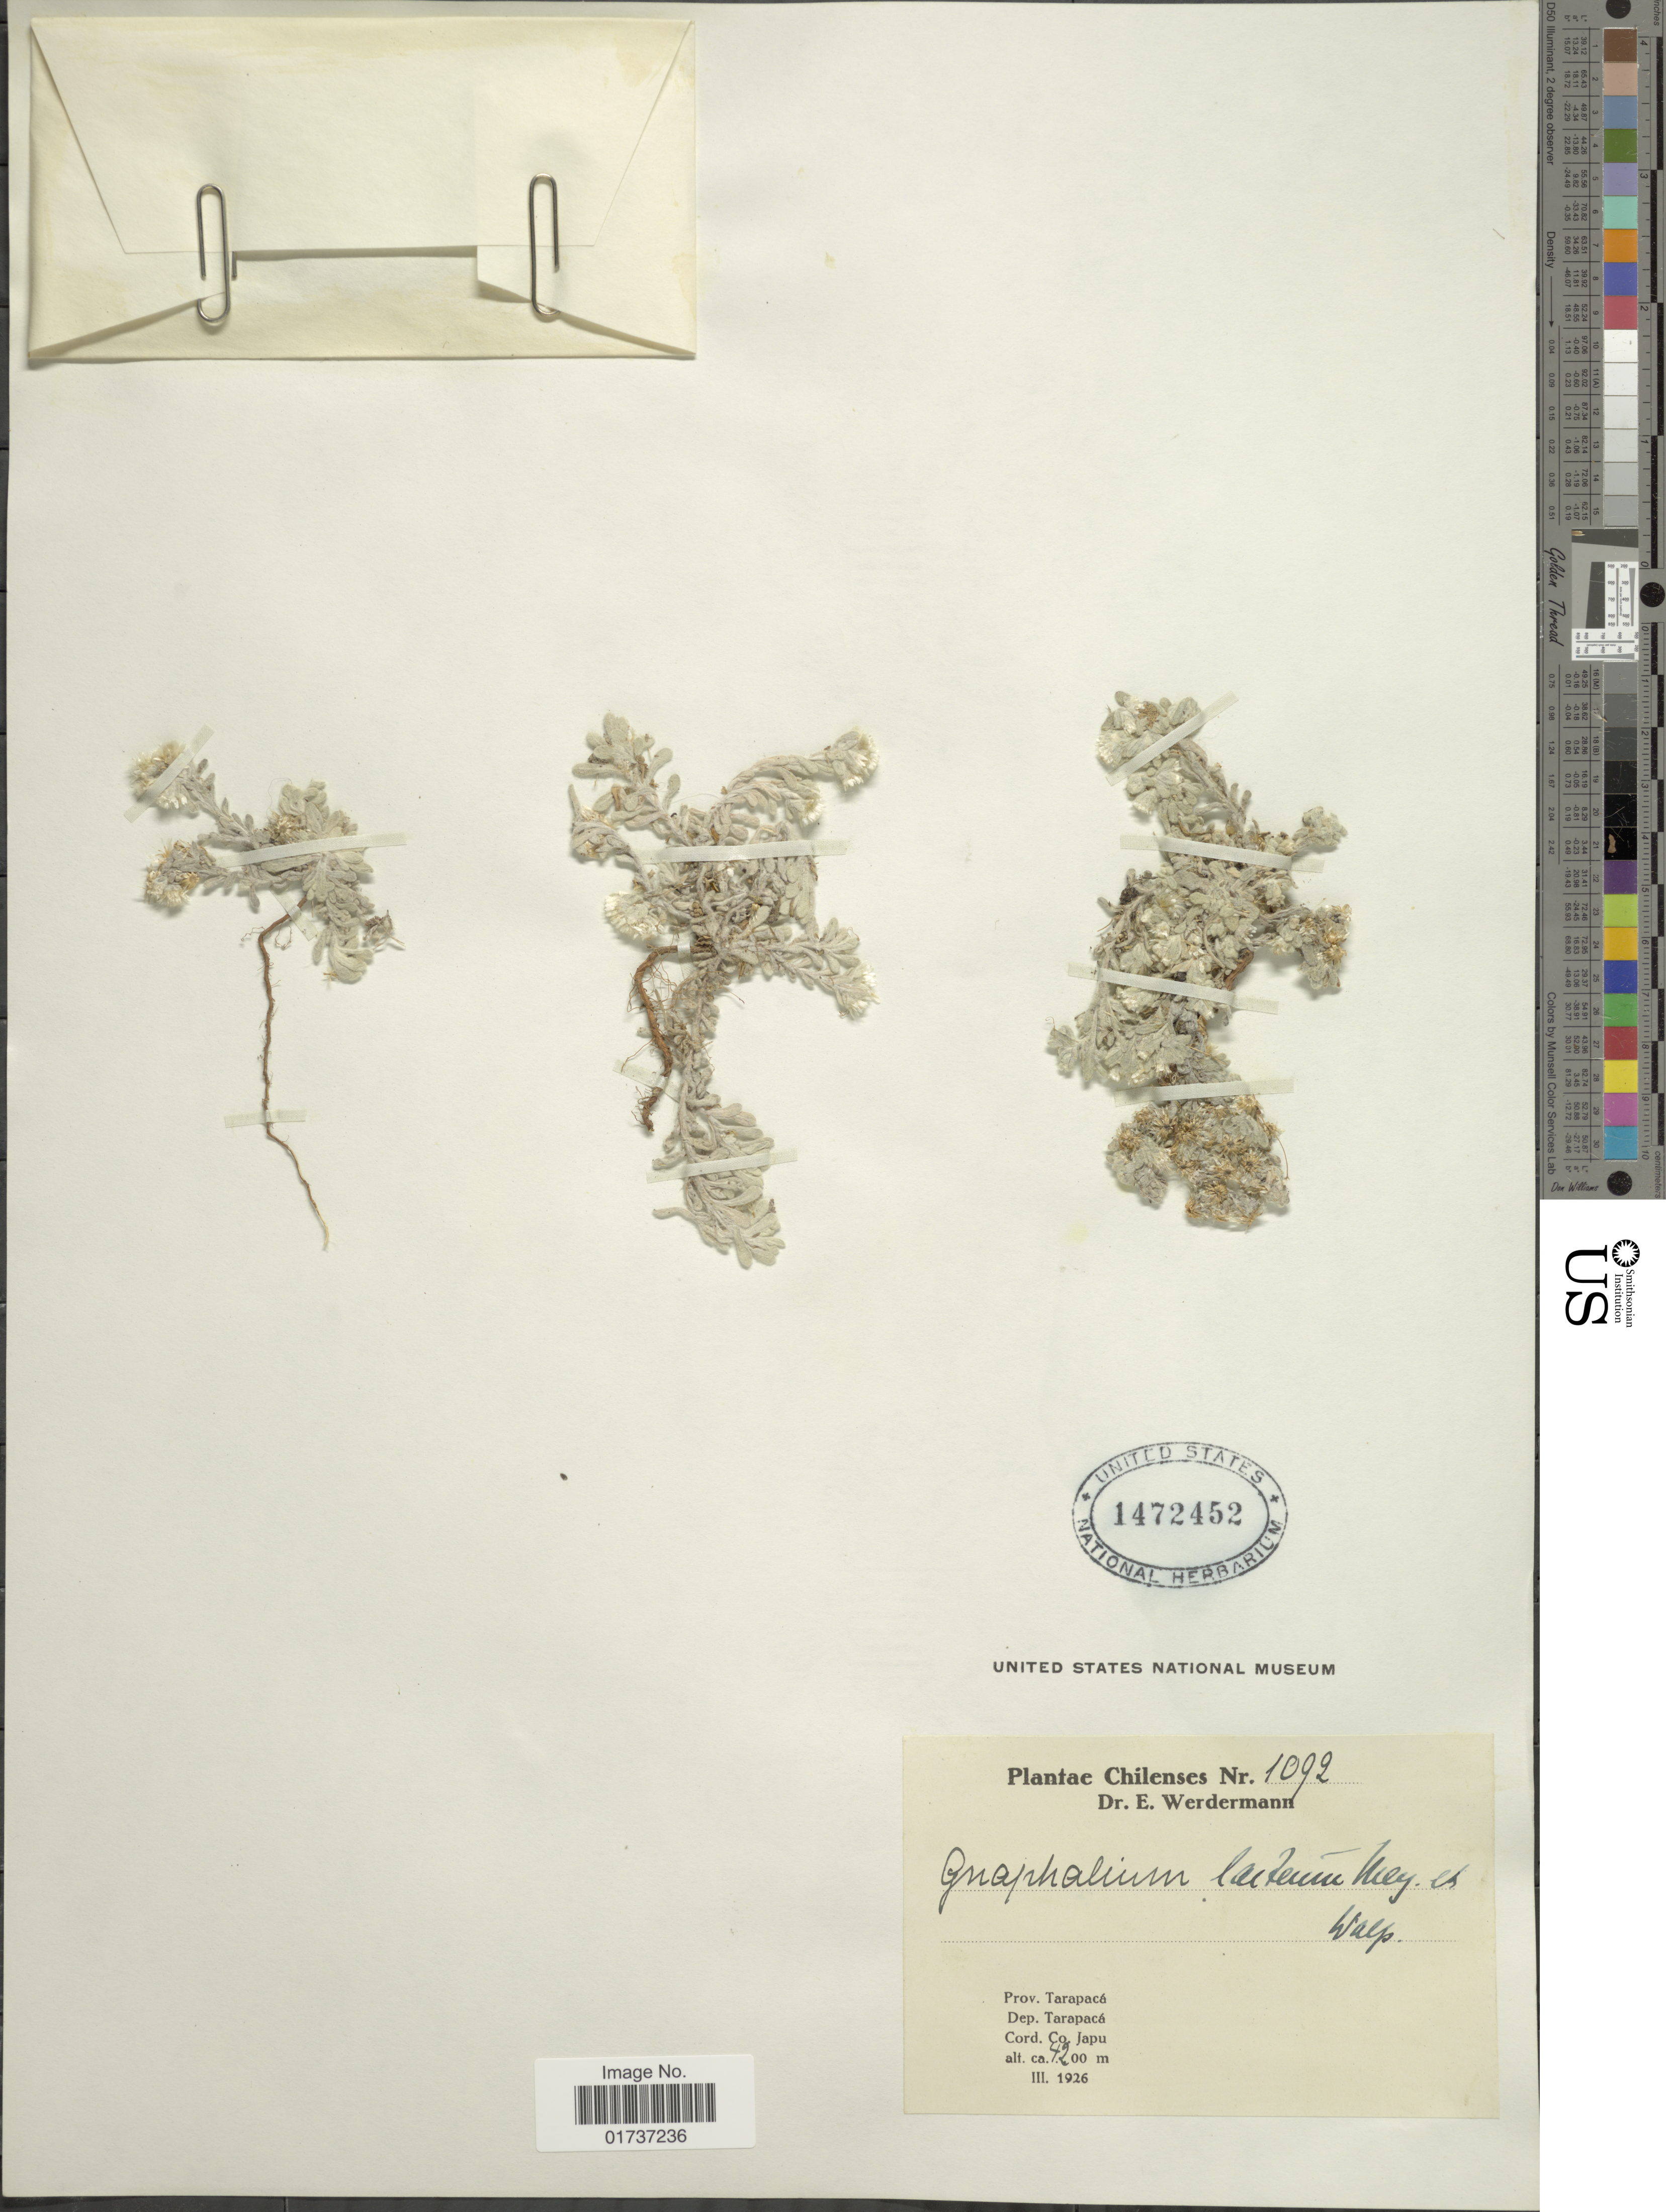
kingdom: Plantae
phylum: Tracheophyta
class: Magnoliopsida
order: Asterales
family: Asteraceae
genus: Gnaphalium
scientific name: Gnaphalium sp.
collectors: E. Wedermann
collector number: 1092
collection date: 1926-03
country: Chile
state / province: Tarapacá (I)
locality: Dep. Tarapacá Cord Co Japu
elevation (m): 4200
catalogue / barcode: US 1472452